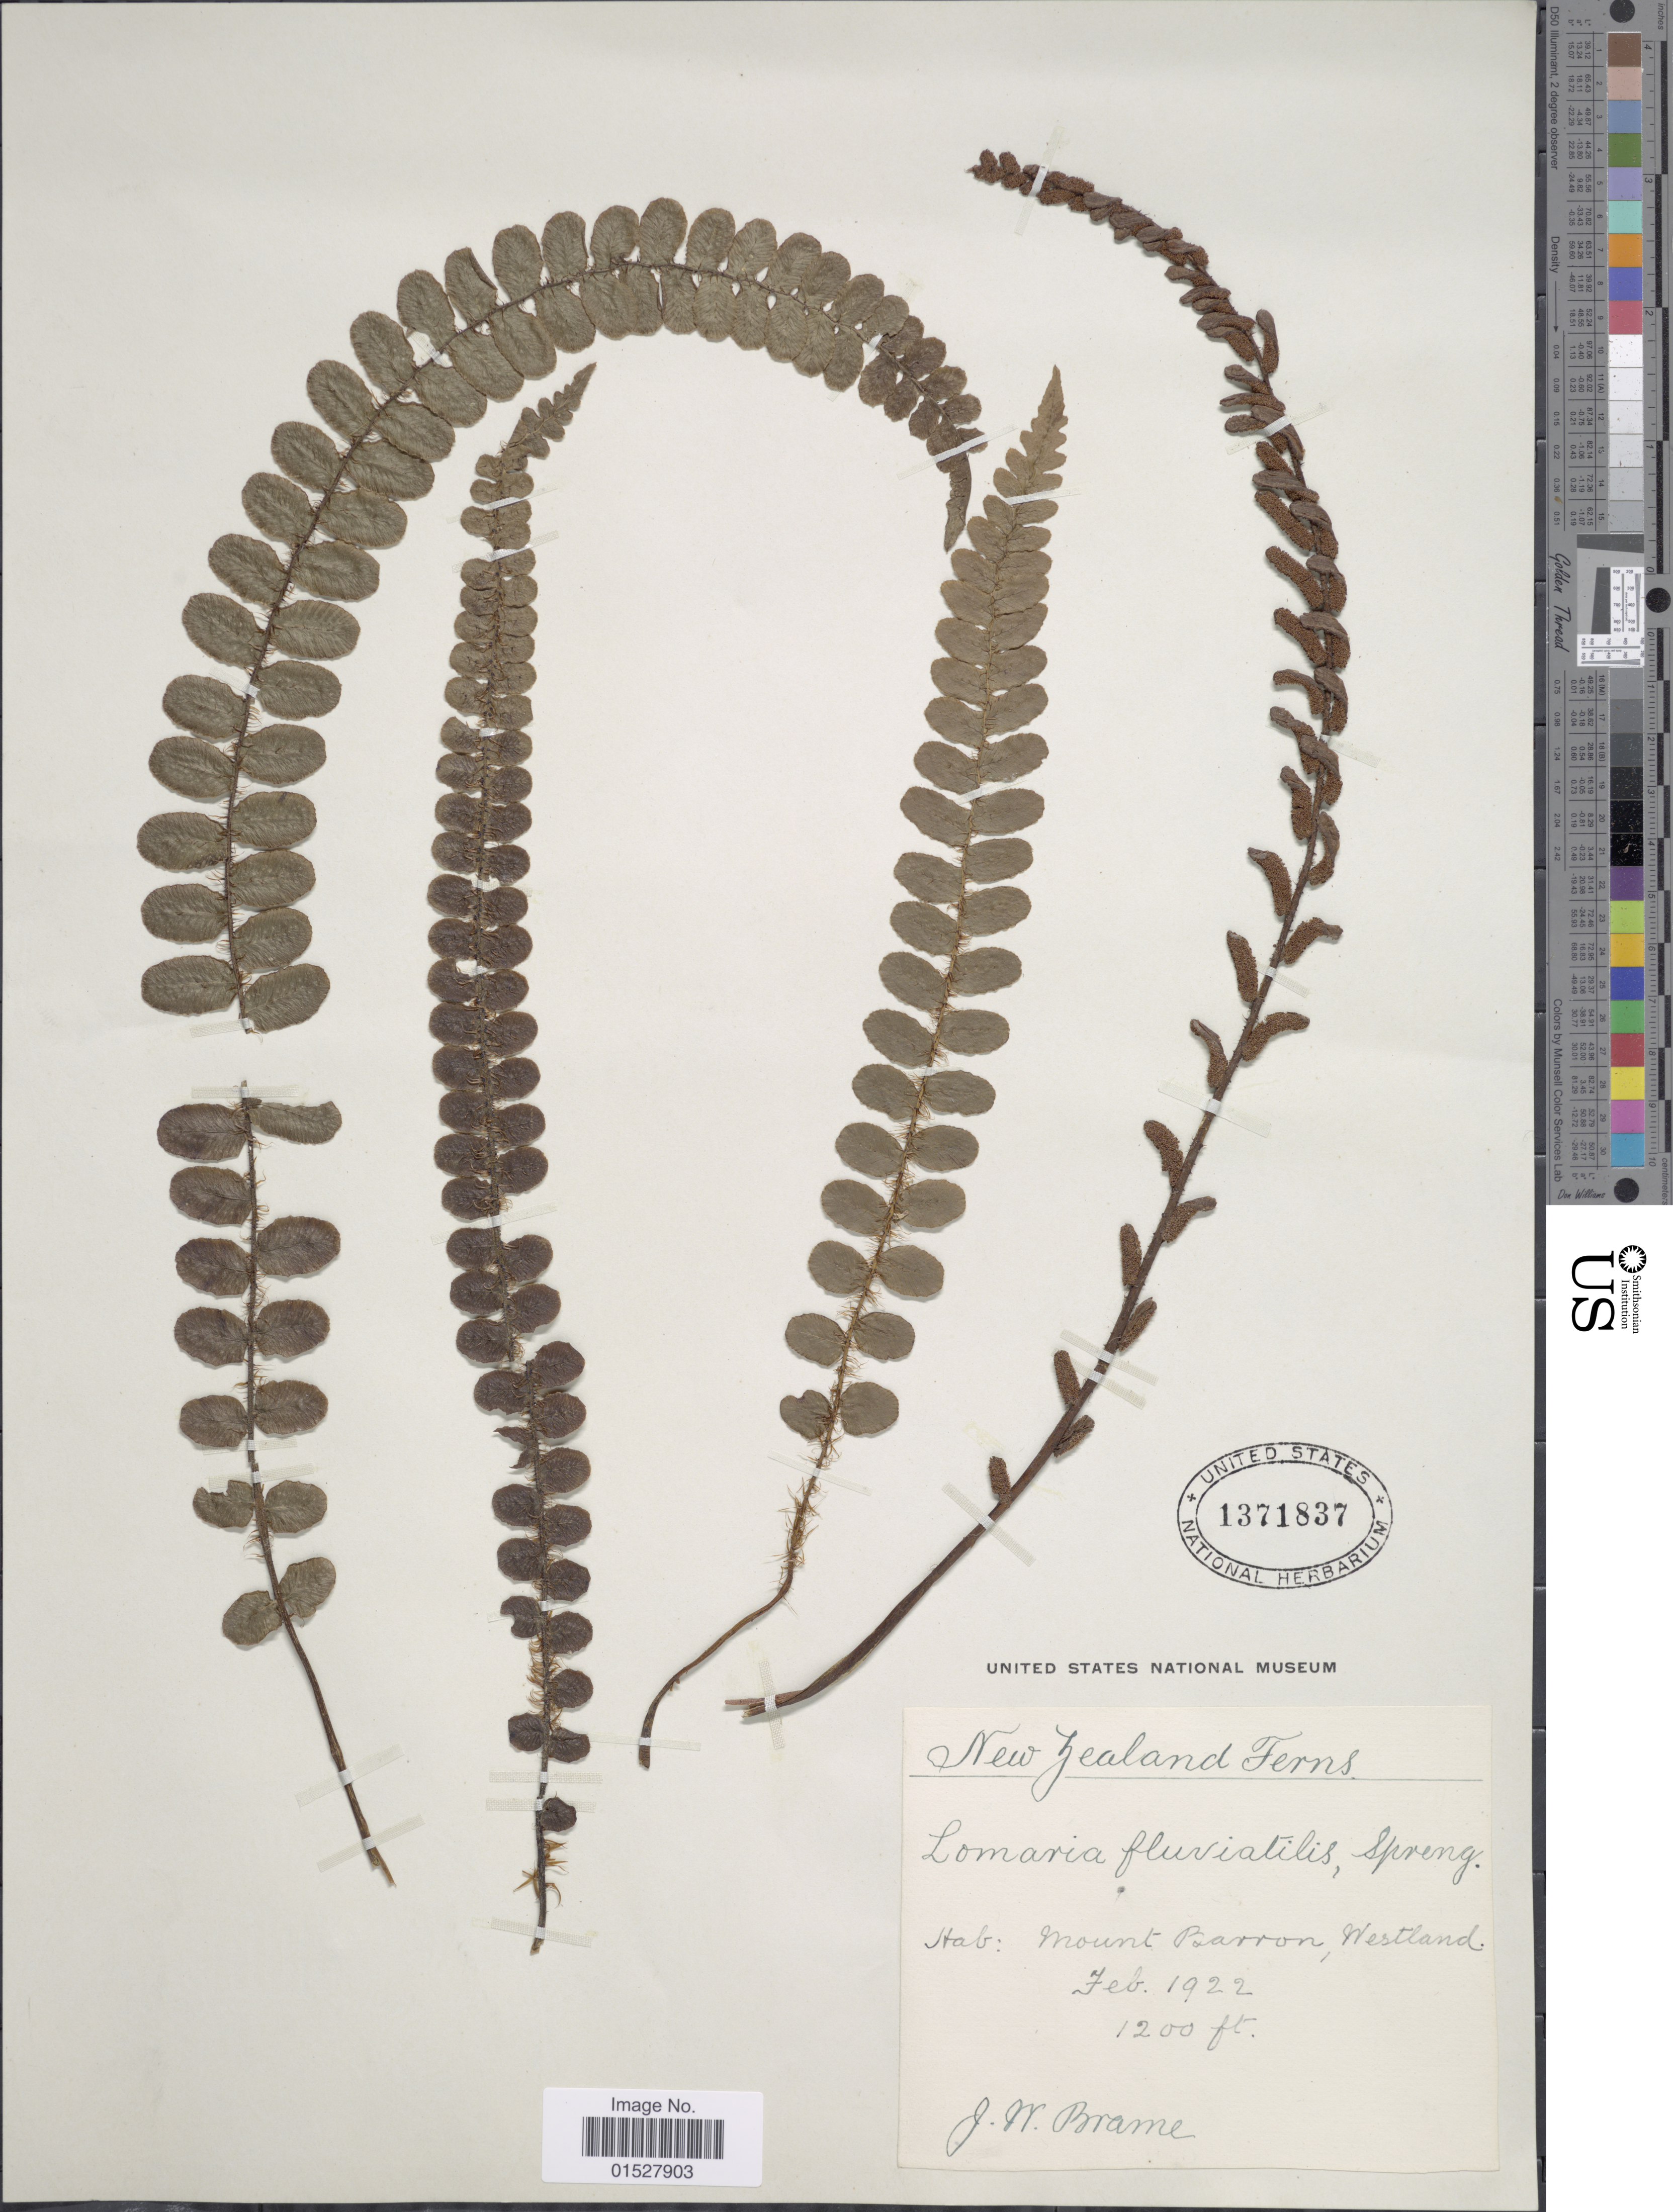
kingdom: Plantae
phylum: Tracheophyta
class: Polypodiopsida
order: Polypodiales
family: Blechnaceae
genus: Blechnum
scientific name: Blechnum fluviatile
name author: (R. Br.) E.J. Lowe ex Salomon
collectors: J. Brame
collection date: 1922-02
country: New Zealand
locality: Mount Barron, Westland.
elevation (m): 366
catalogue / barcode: US 1371837